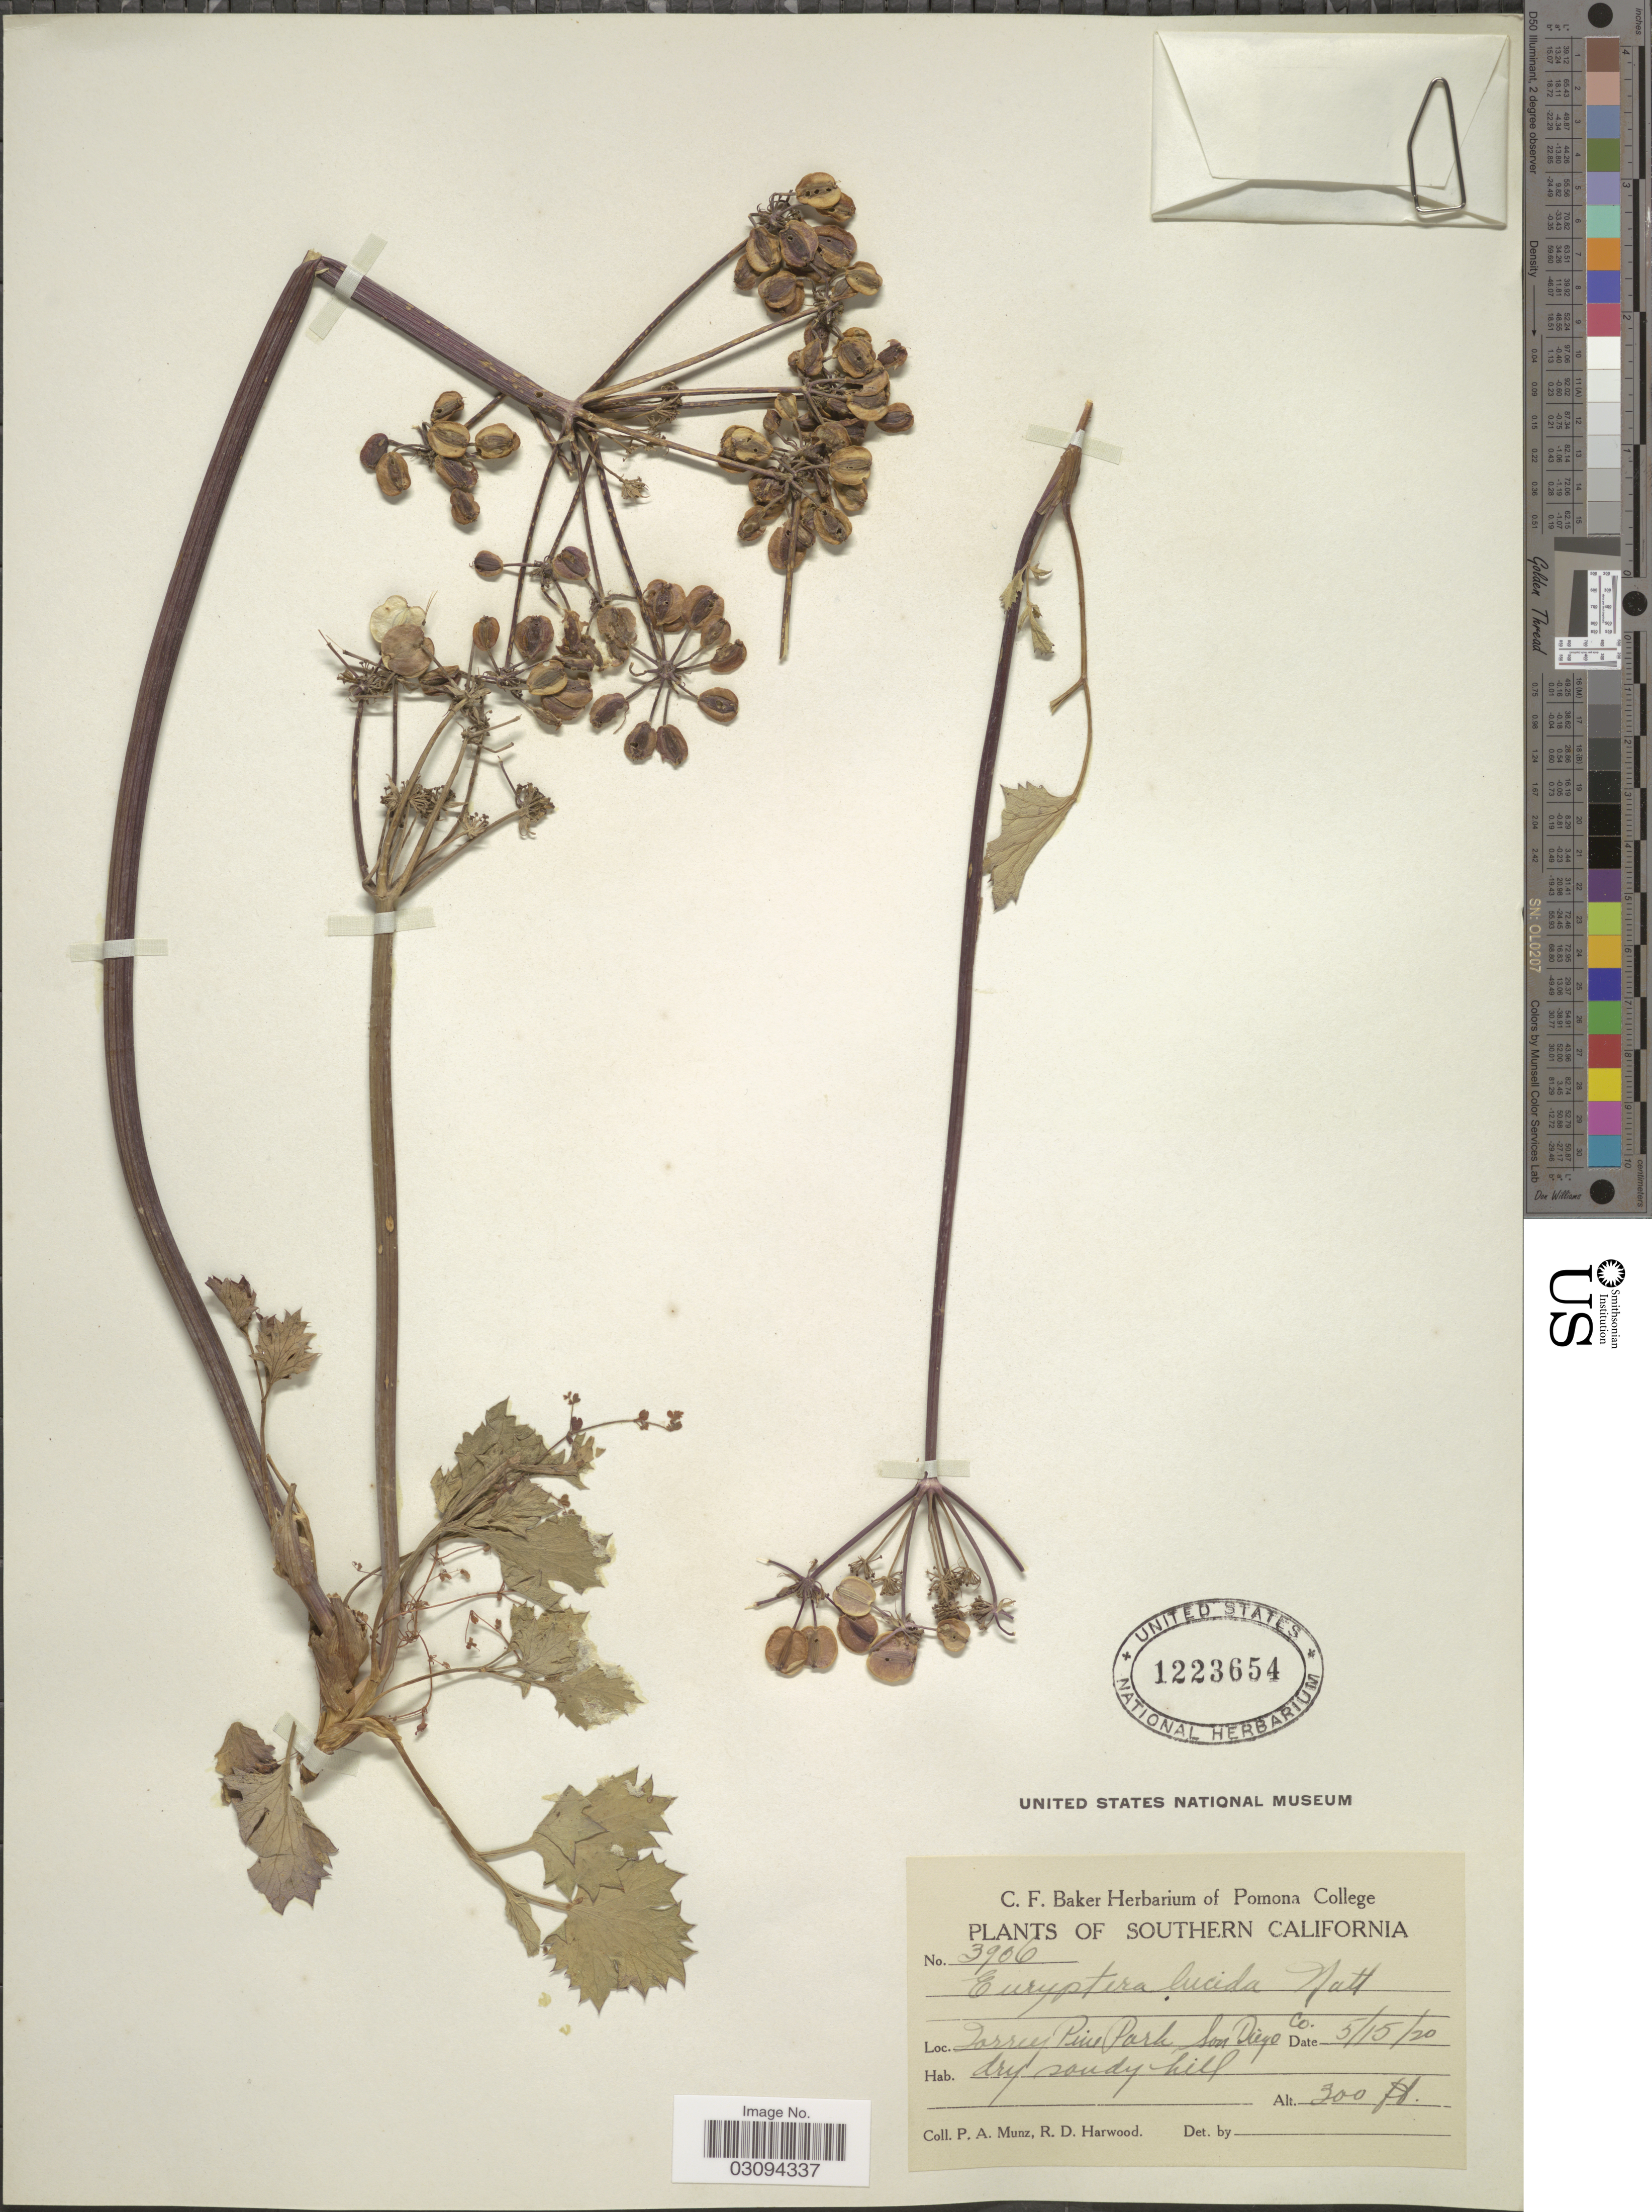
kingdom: Plantae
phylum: Tracheophyta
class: Magnoliopsida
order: Apiales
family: Apiaceae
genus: Lomatium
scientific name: Lomatium lucidum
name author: (Nutt. ex Torr. & A. Gray) Jeps.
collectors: P. A. Munz & R. Harwood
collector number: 3906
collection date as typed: Transcribed d/m/y: 15/5/20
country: United States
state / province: California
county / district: San Diego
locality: Southern California. Torrey Pine Park, San Diego Co.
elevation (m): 91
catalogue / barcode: US 1223654